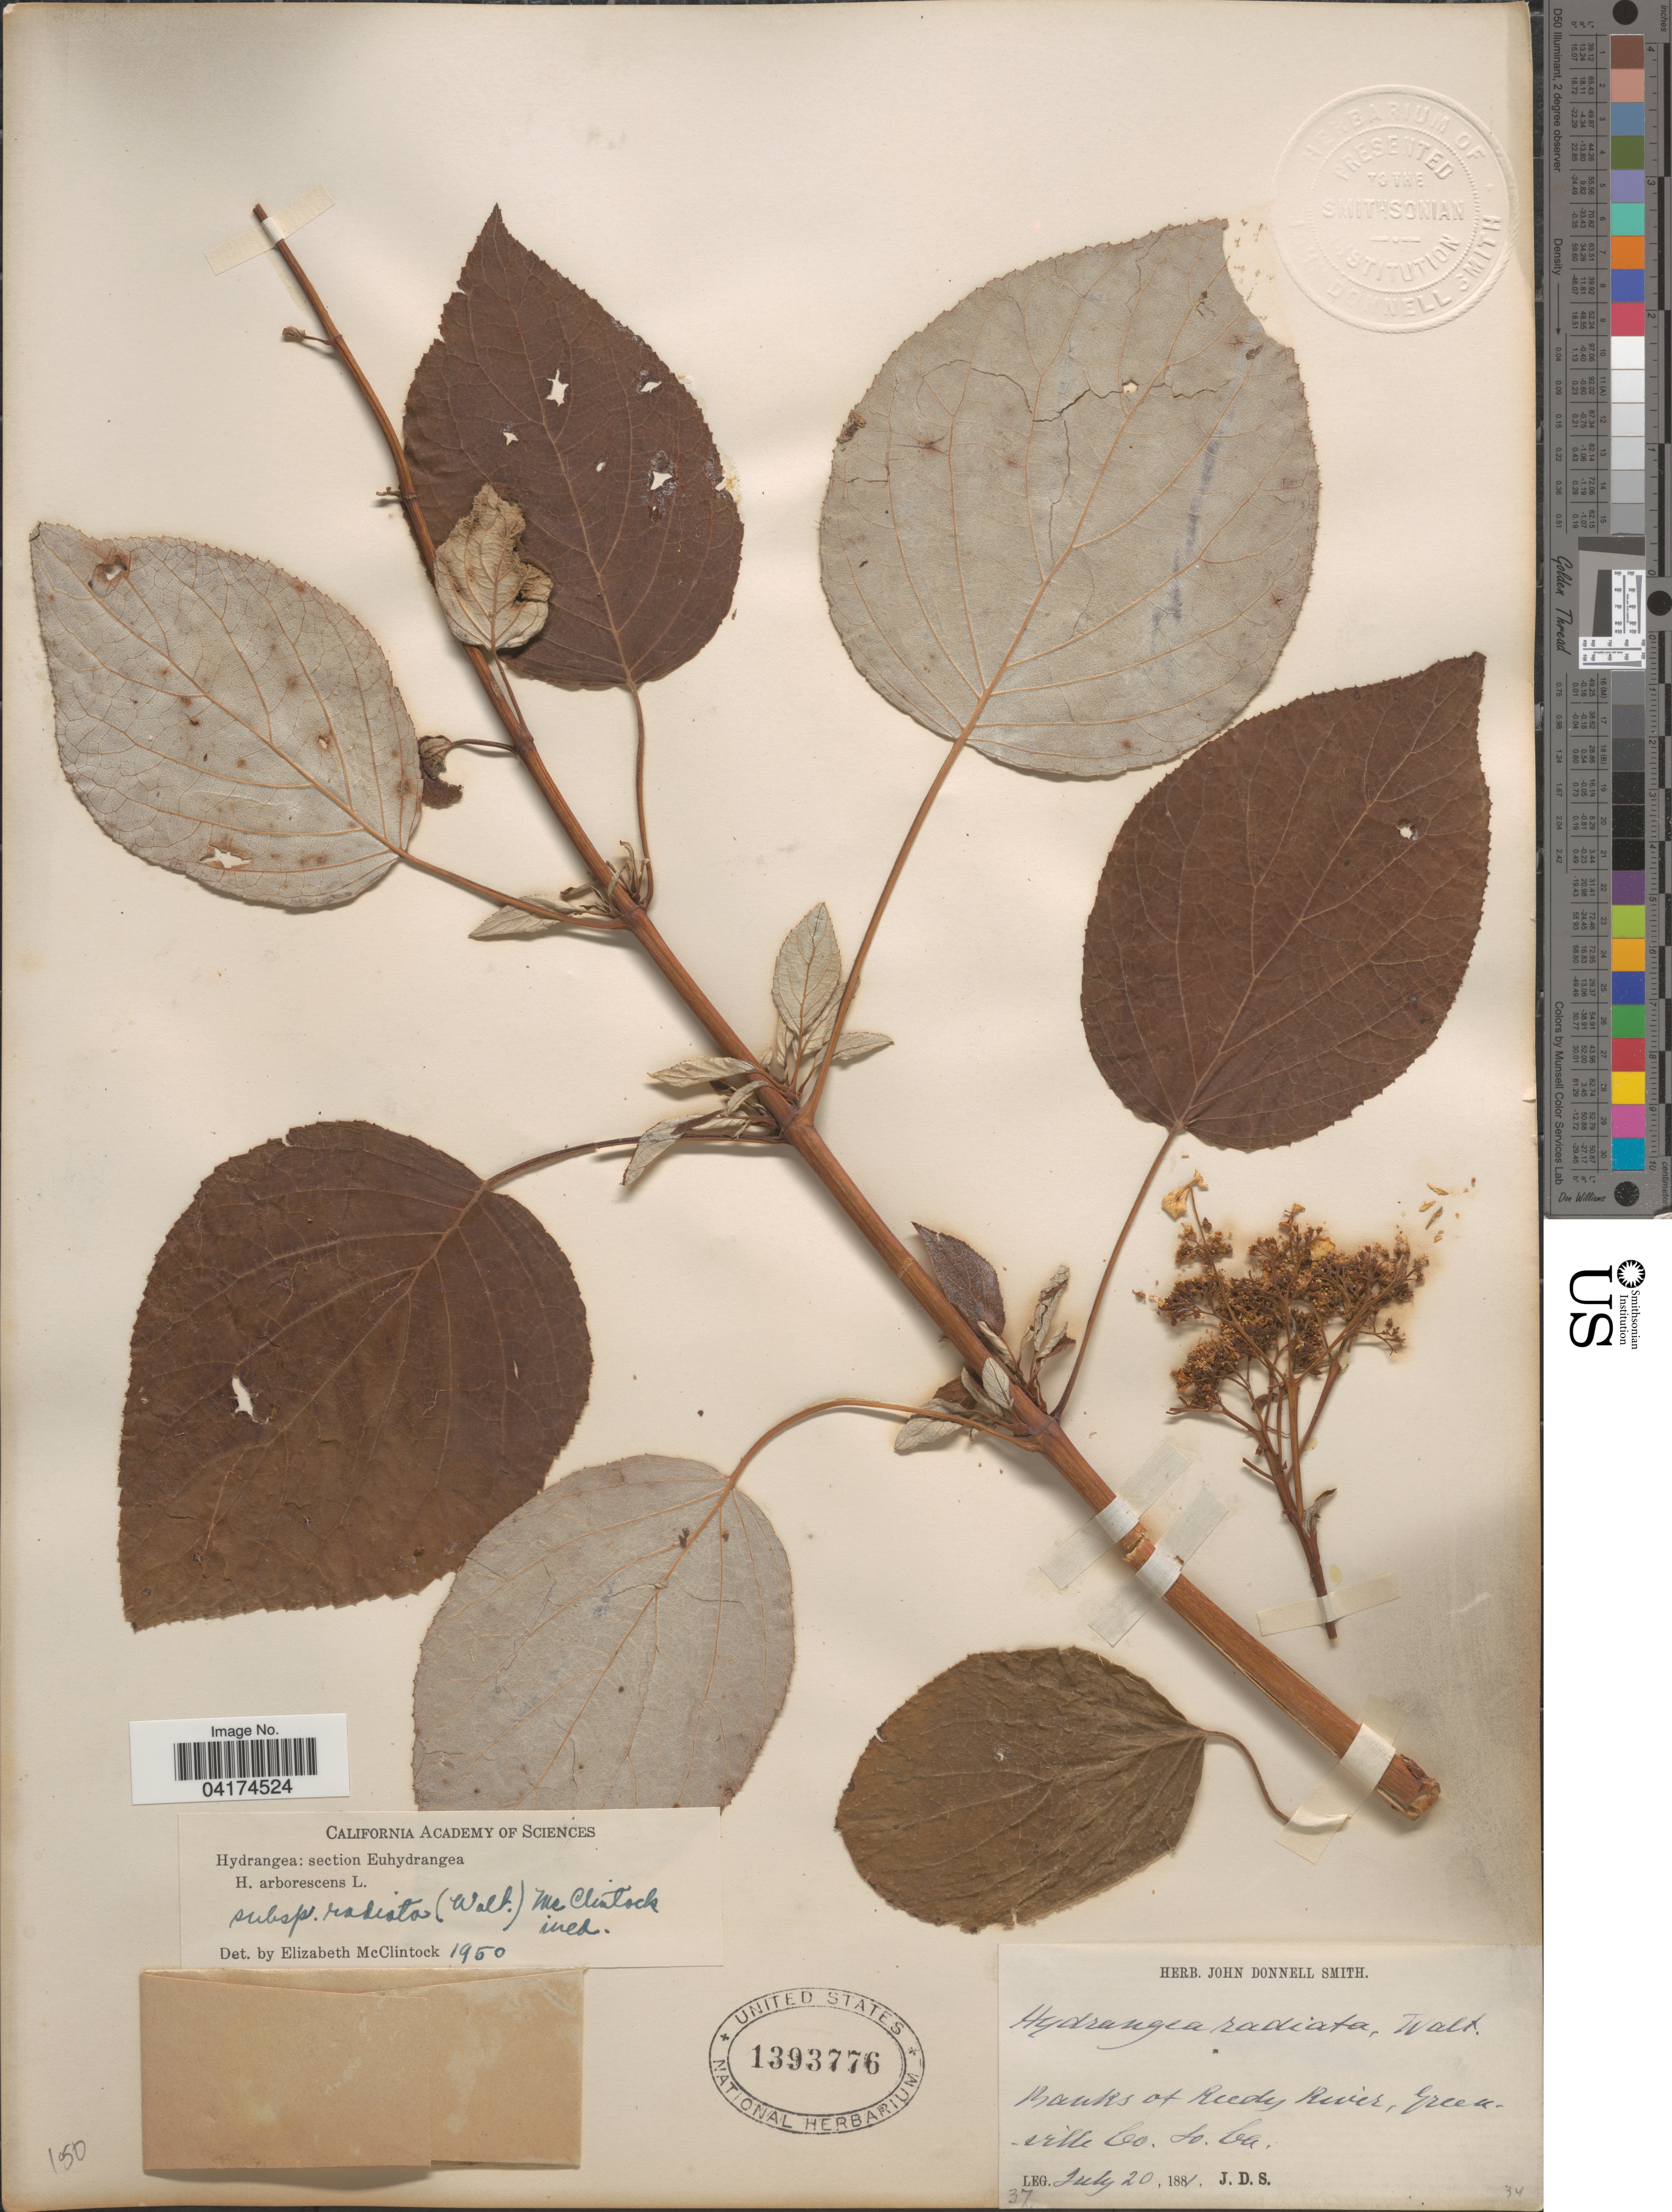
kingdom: Plantae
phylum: Tracheophyta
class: Magnoliopsida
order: Cornales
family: Hydrangeaceae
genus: Hydrangea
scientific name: Hydrangea arborescens subsp. radiata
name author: (Walter) E. M. McClint.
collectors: J. Donnell Smith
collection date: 1881-07-20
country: United States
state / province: South Carolina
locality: Banks at Reedy River, Greenville Co.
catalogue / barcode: US 1393776